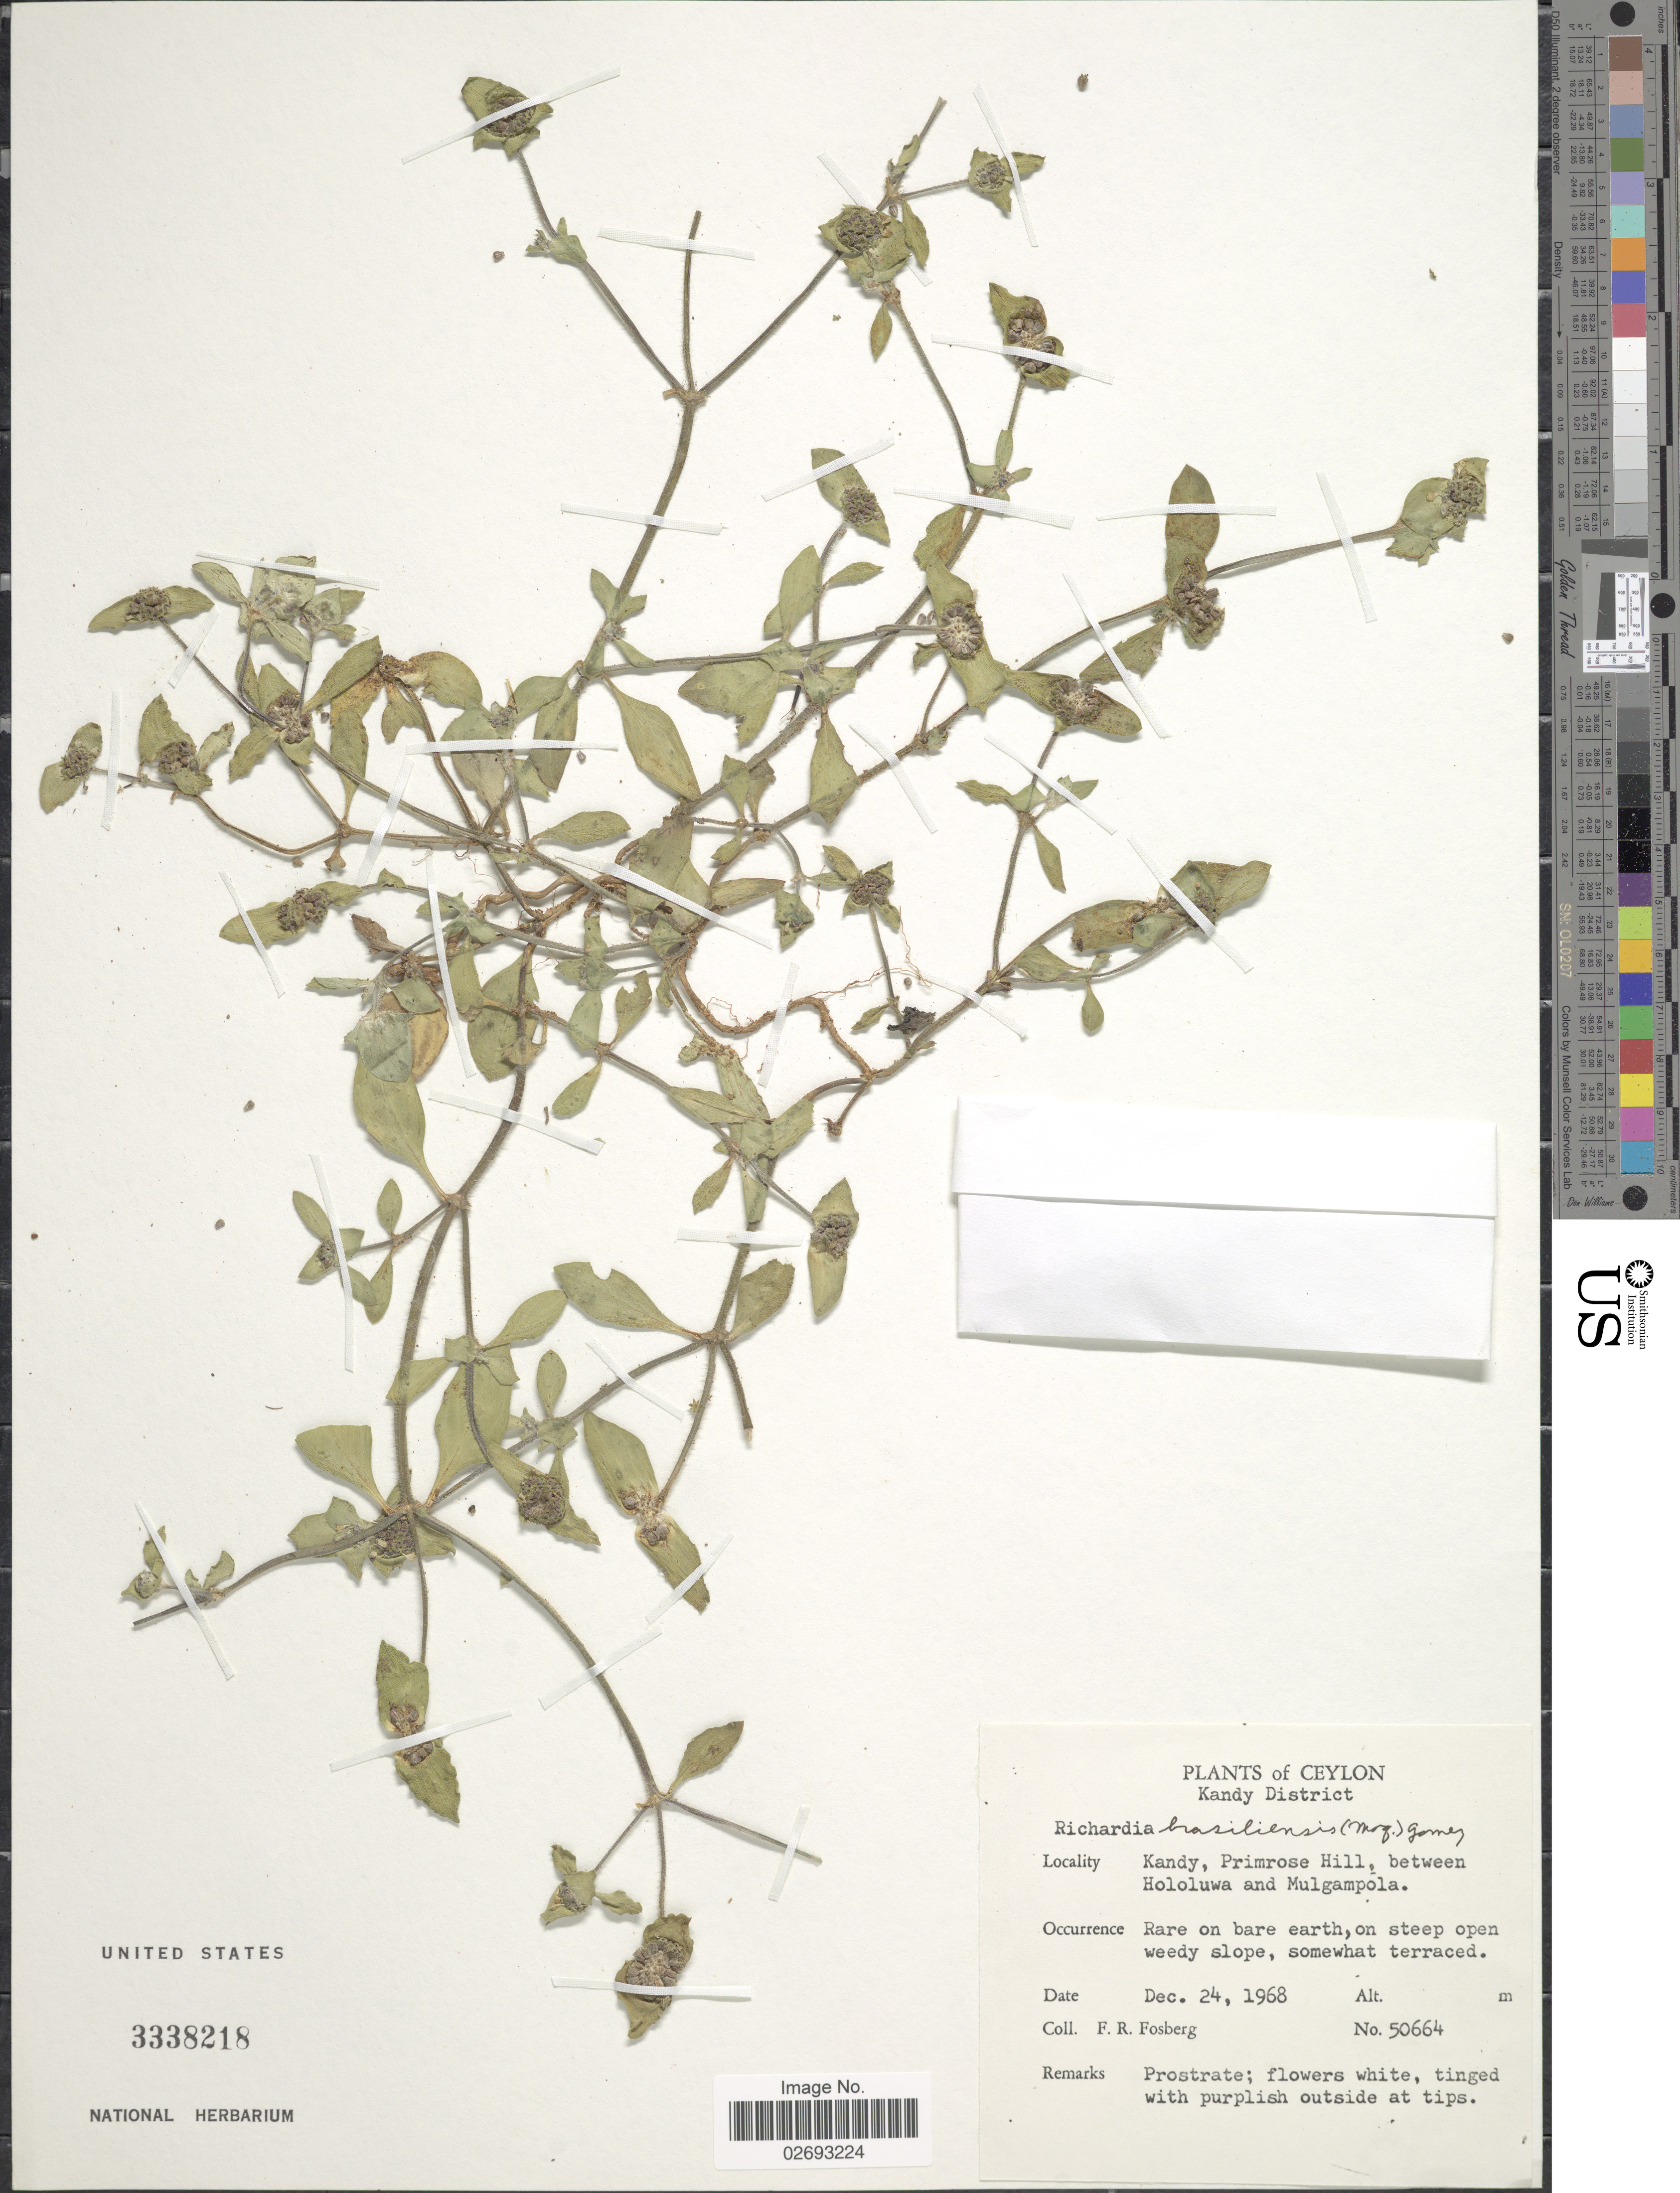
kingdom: Plantae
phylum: Tracheophyta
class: Magnoliopsida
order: Gentianales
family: Rubiaceae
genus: Richardia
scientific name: Richardia brasiliensis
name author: Gomes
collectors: F. R. Fosberg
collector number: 50664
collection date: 1968-12-24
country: Sri Lanka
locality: Ceylon. Kandy District. Kandy, Primrose Hill, between Hololuwa and Mulgampola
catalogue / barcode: US 3338218